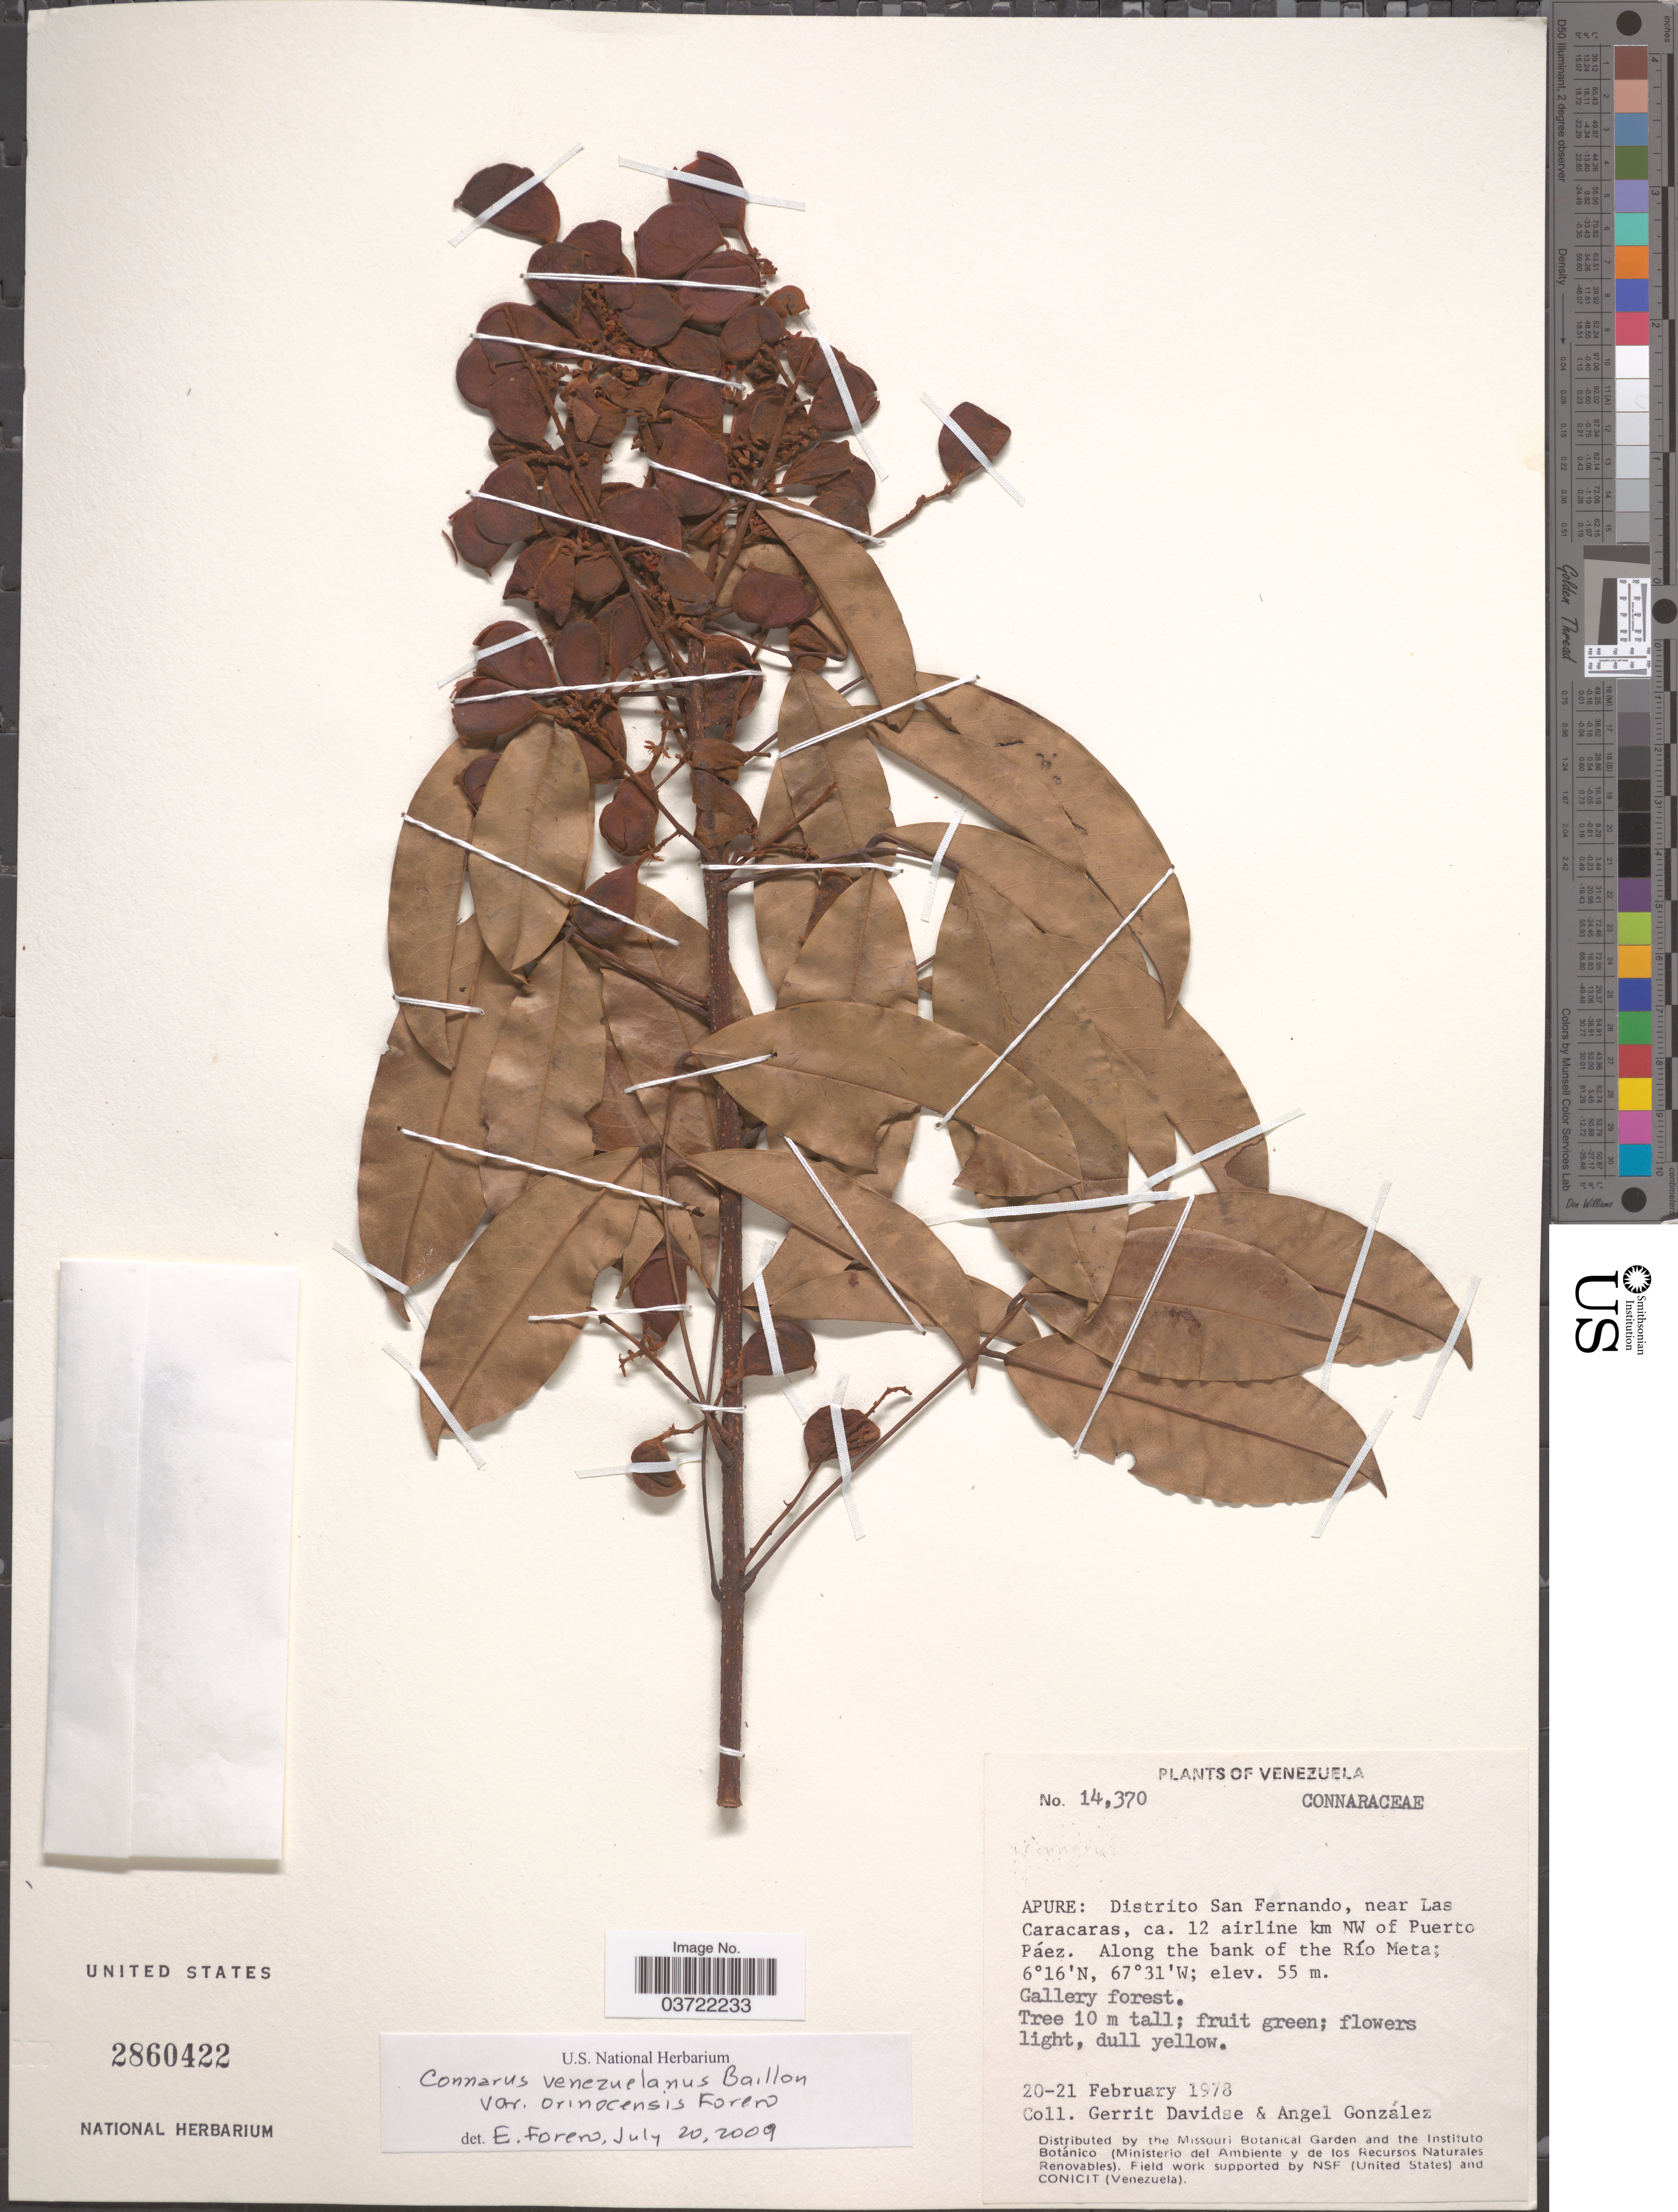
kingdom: Plantae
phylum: Tracheophyta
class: Magnoliopsida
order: Oxalidales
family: Connaraceae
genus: Connarus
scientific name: Connarus venezuelanus var. orinocensis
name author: Forero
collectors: G. Davidse & A. C. González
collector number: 14370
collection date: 1978-02-20/1978-02-21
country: Venezuela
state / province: Apure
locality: Distrito San Fernando, near Las Caracaras, ca. 12 airline km NW of Puerto Páez. Along the bank of the Río Meta.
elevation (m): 55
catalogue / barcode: US 2860422